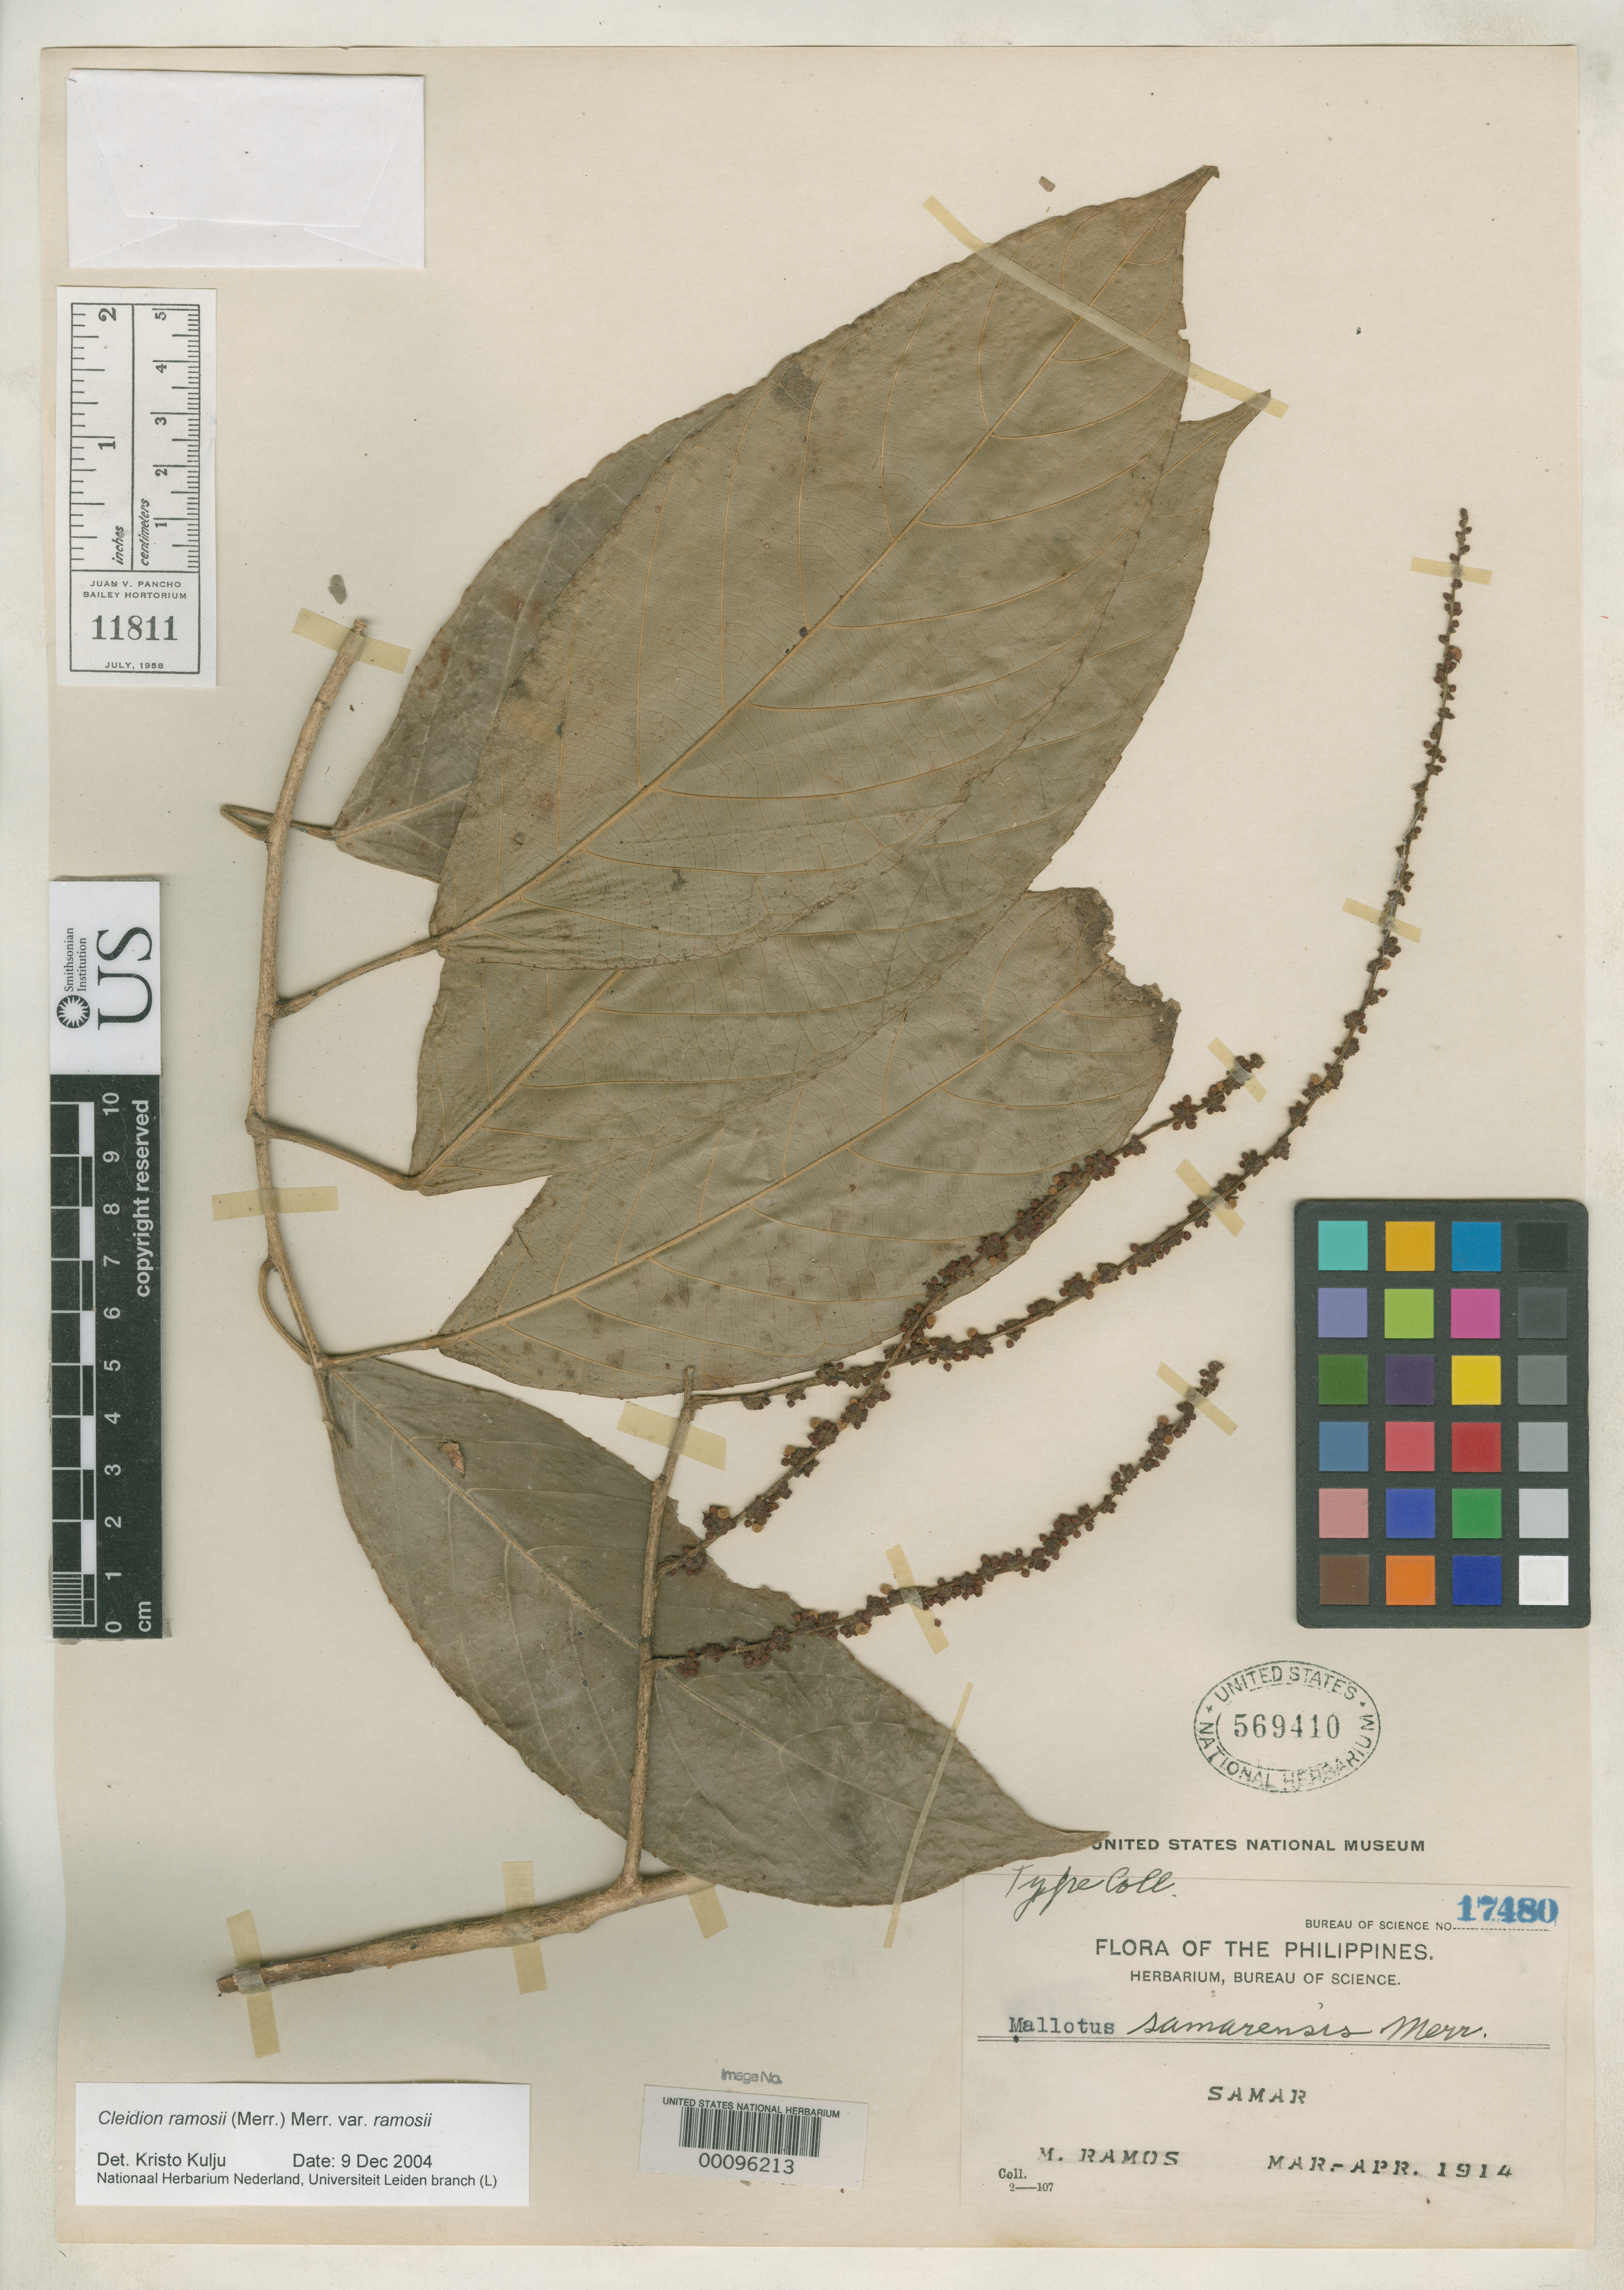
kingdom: Plantae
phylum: Tracheophyta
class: Magnoliopsida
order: Malpighiales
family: Euphorbiaceae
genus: Mallotus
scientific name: Mallotus samarensis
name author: Merr.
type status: Isotype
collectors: M. Ramos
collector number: Bur. Sci. 17480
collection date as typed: Mar 1914 to -- Apr 1914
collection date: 1914-03/1914-04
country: Philippines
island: Samar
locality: Samar.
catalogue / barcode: US 569410